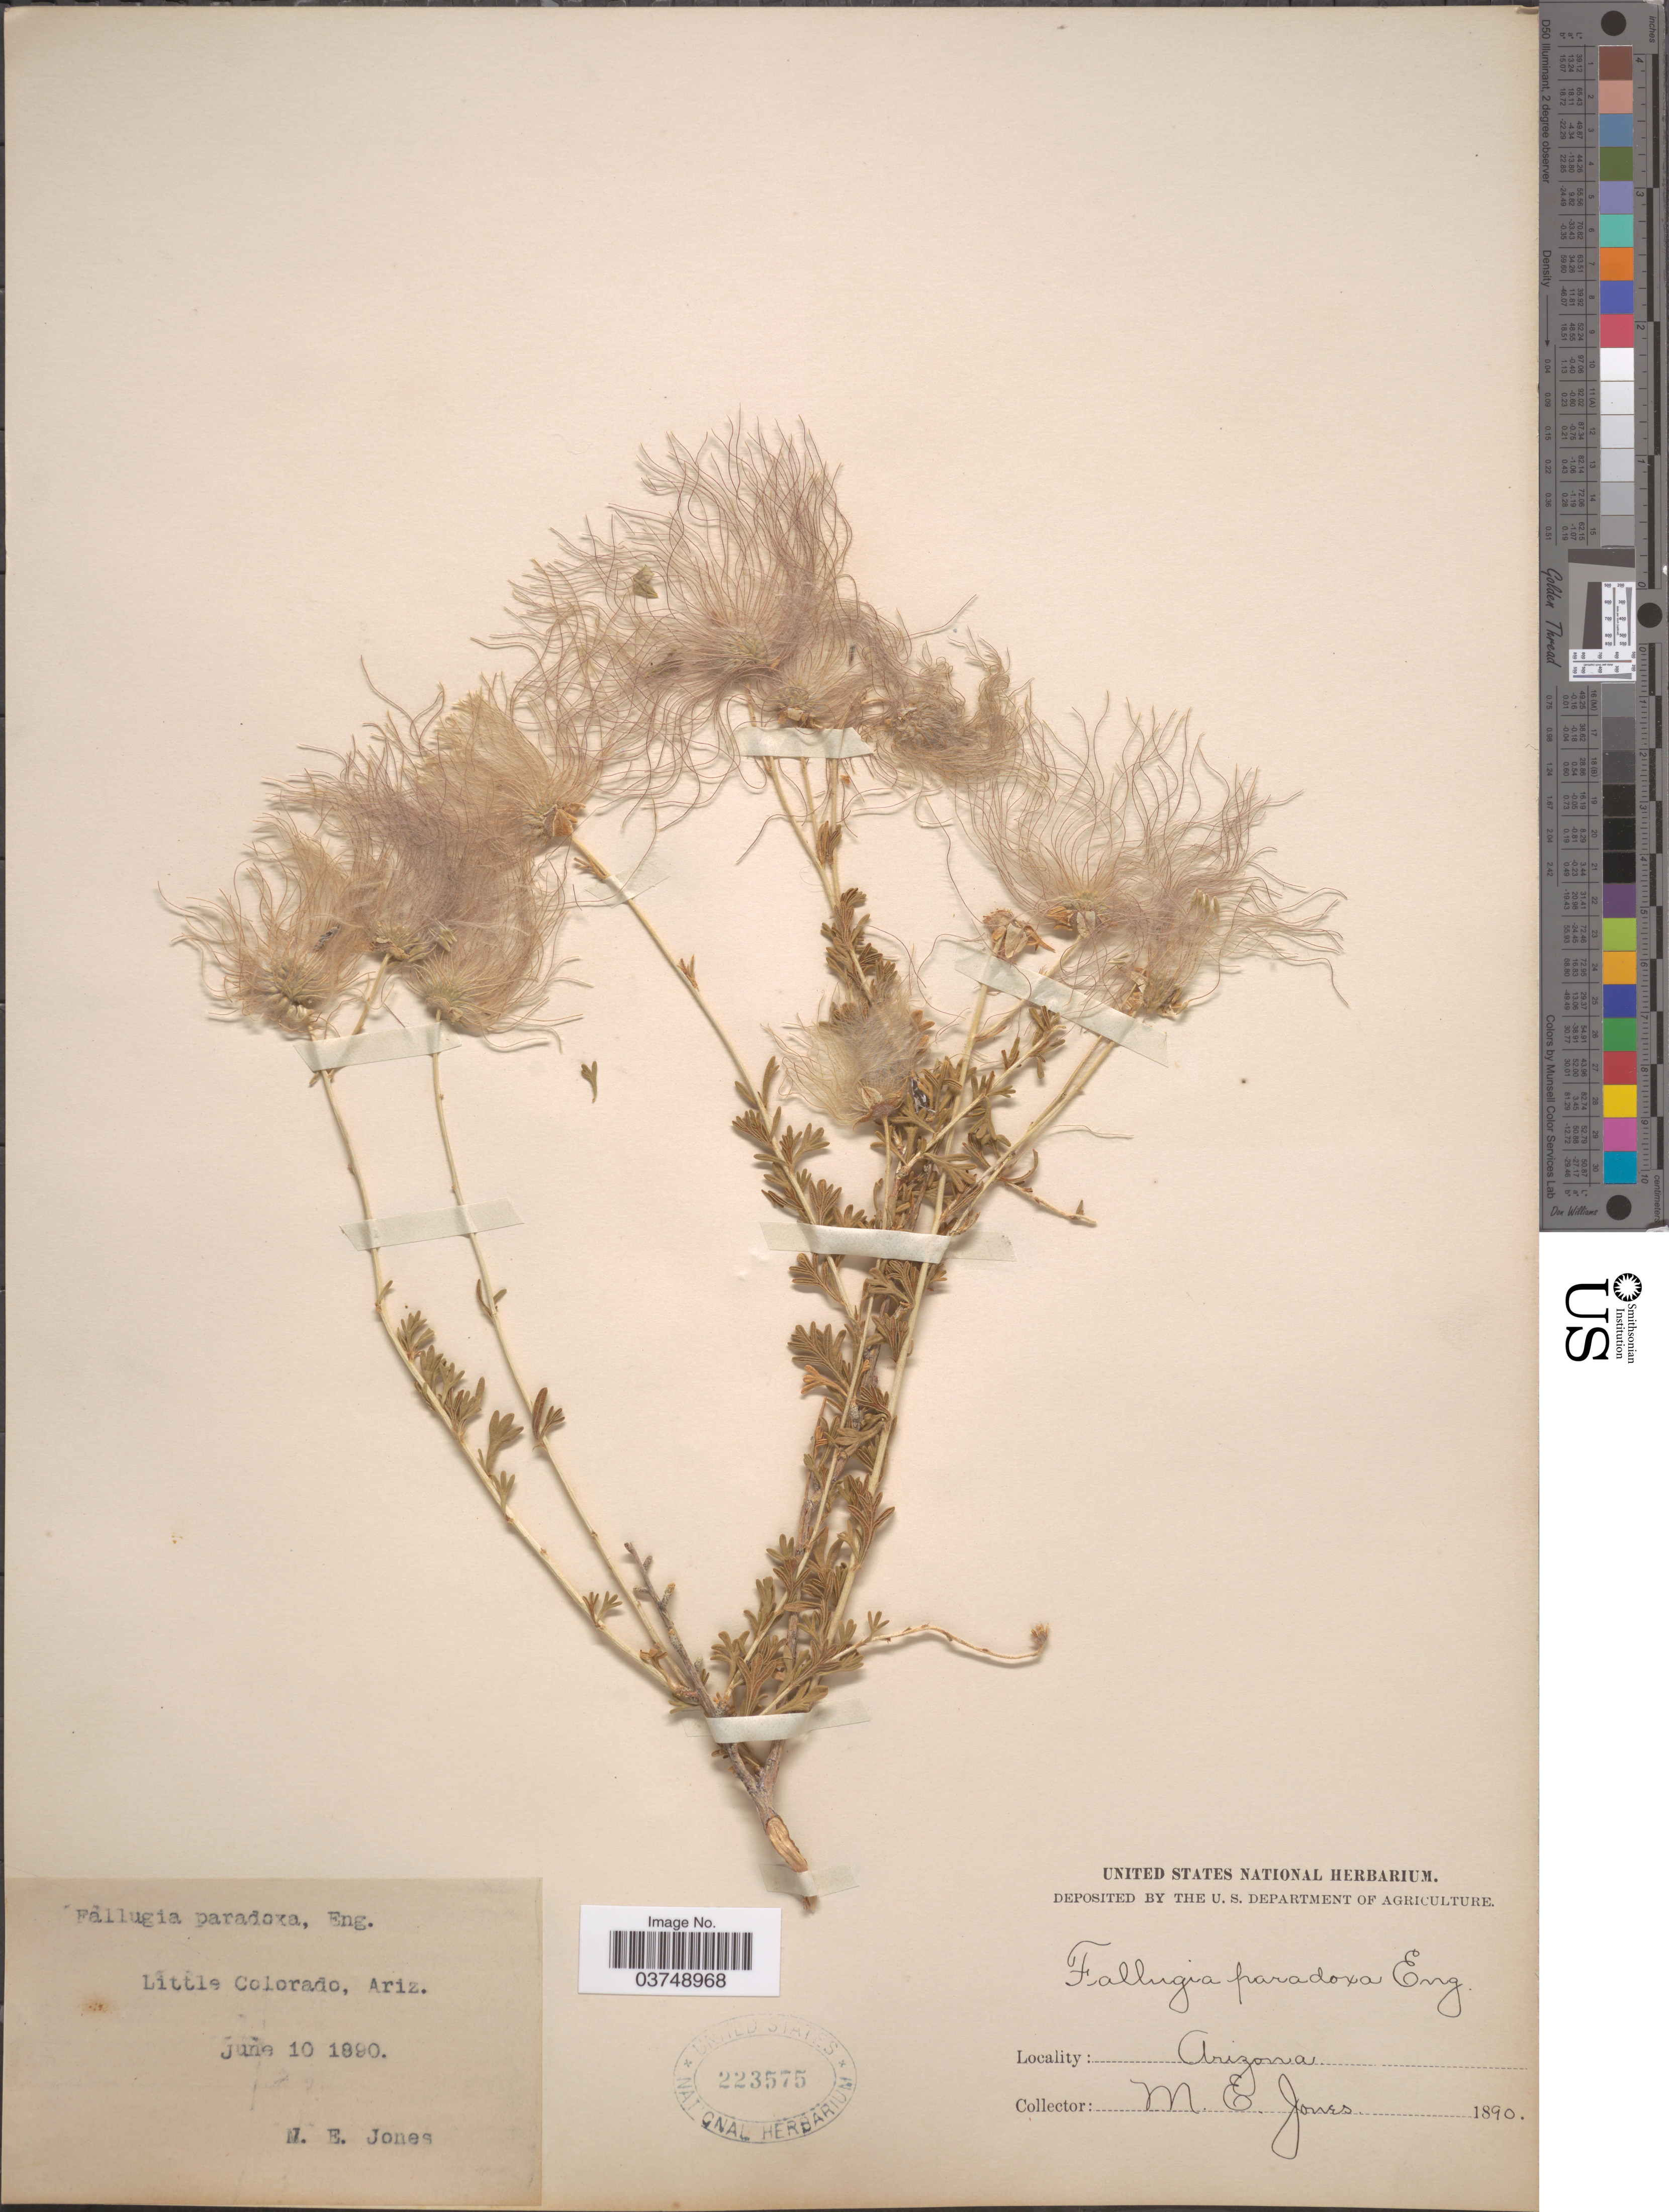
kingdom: Plantae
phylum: Tracheophyta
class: Magnoliopsida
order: Rosales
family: Rosaceae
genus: Fallugia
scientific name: Fallugia acuminata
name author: (Wooton) Rydb.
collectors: M. E. Jones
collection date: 1890-06-10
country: United States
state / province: Arizona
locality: Little Colorado.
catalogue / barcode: US 223575